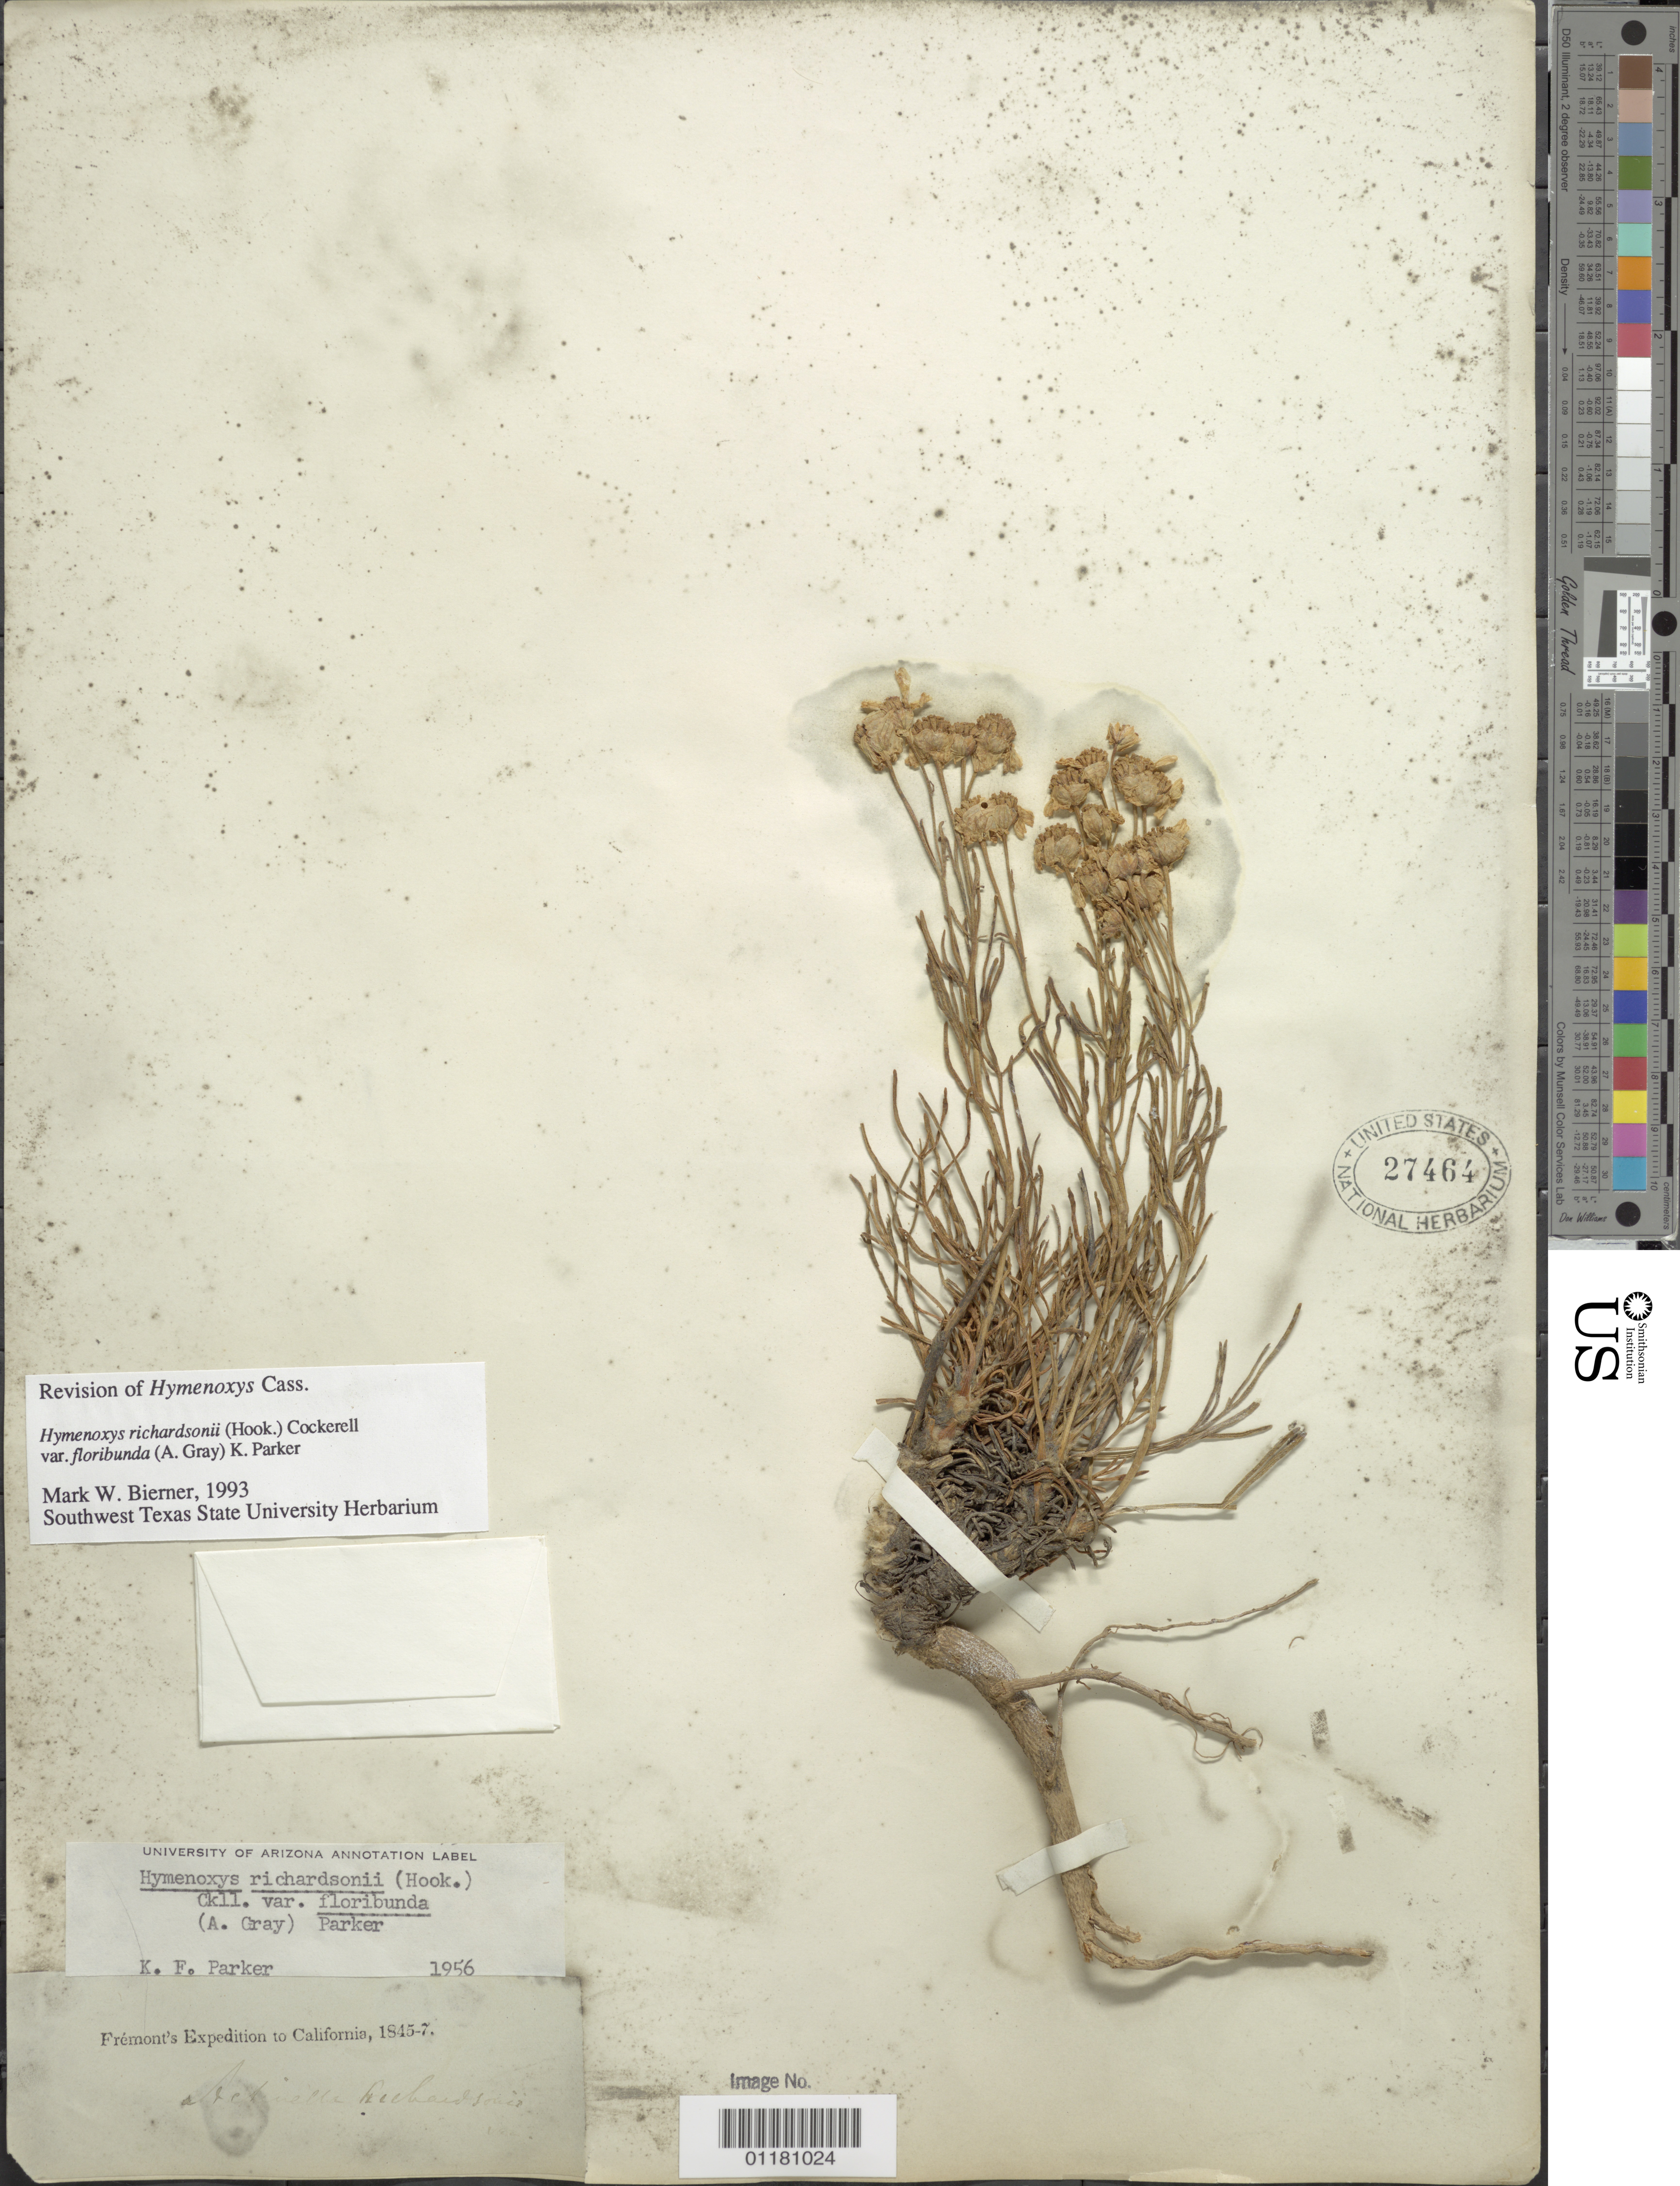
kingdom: Plantae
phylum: Tracheophyta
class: Magnoliopsida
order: Asterales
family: Asteraceae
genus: Hymenoxys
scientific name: Hymenoxys richardsonii var. floribunda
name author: (A. Gray) K.F. Parker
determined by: Bierner, M. W.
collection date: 1845/1847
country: United States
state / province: California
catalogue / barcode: US 27464